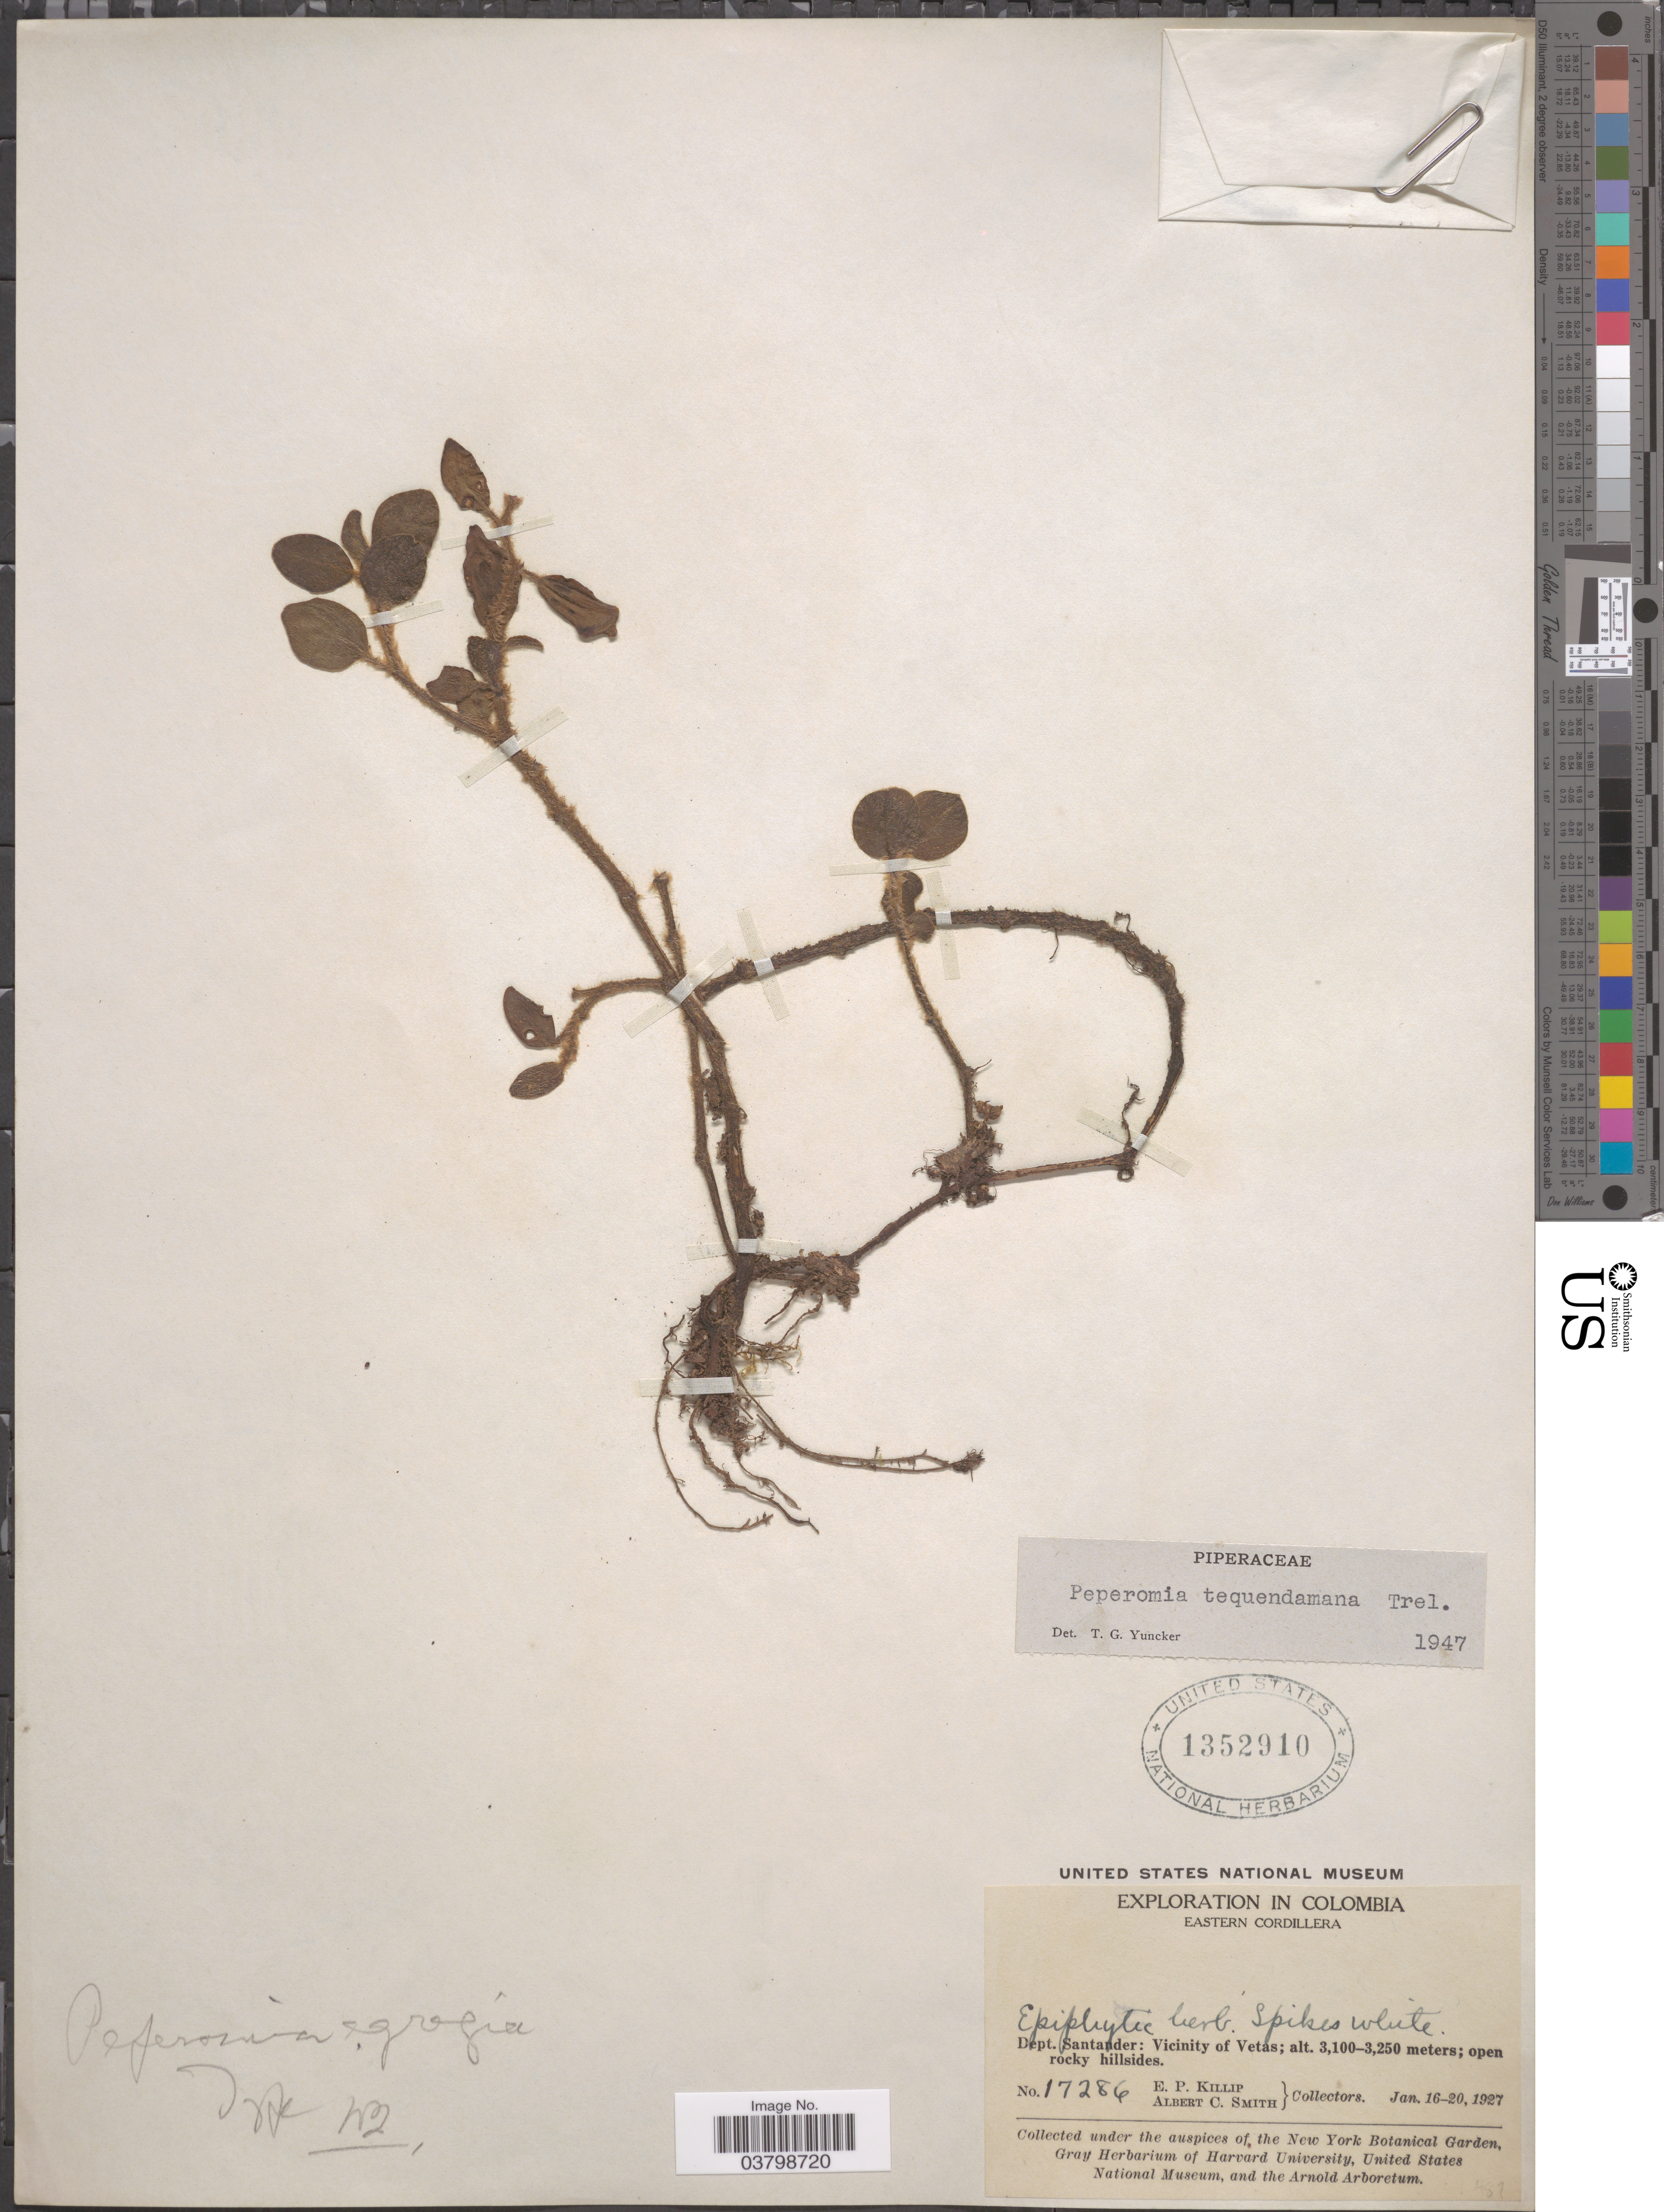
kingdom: Plantae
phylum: Tracheophyta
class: Magnoliopsida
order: Piperales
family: Piperaceae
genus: Peperomia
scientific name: Peperomia tequendamana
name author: Trel.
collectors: E. P. Killip & A. C. Smith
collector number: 17286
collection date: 1927-01-16/1927-01-20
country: Colombia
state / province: Santander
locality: Eastern Cordillera. Dept. Santander: Vicinity of Vetas.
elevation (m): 3100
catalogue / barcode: US 1352910